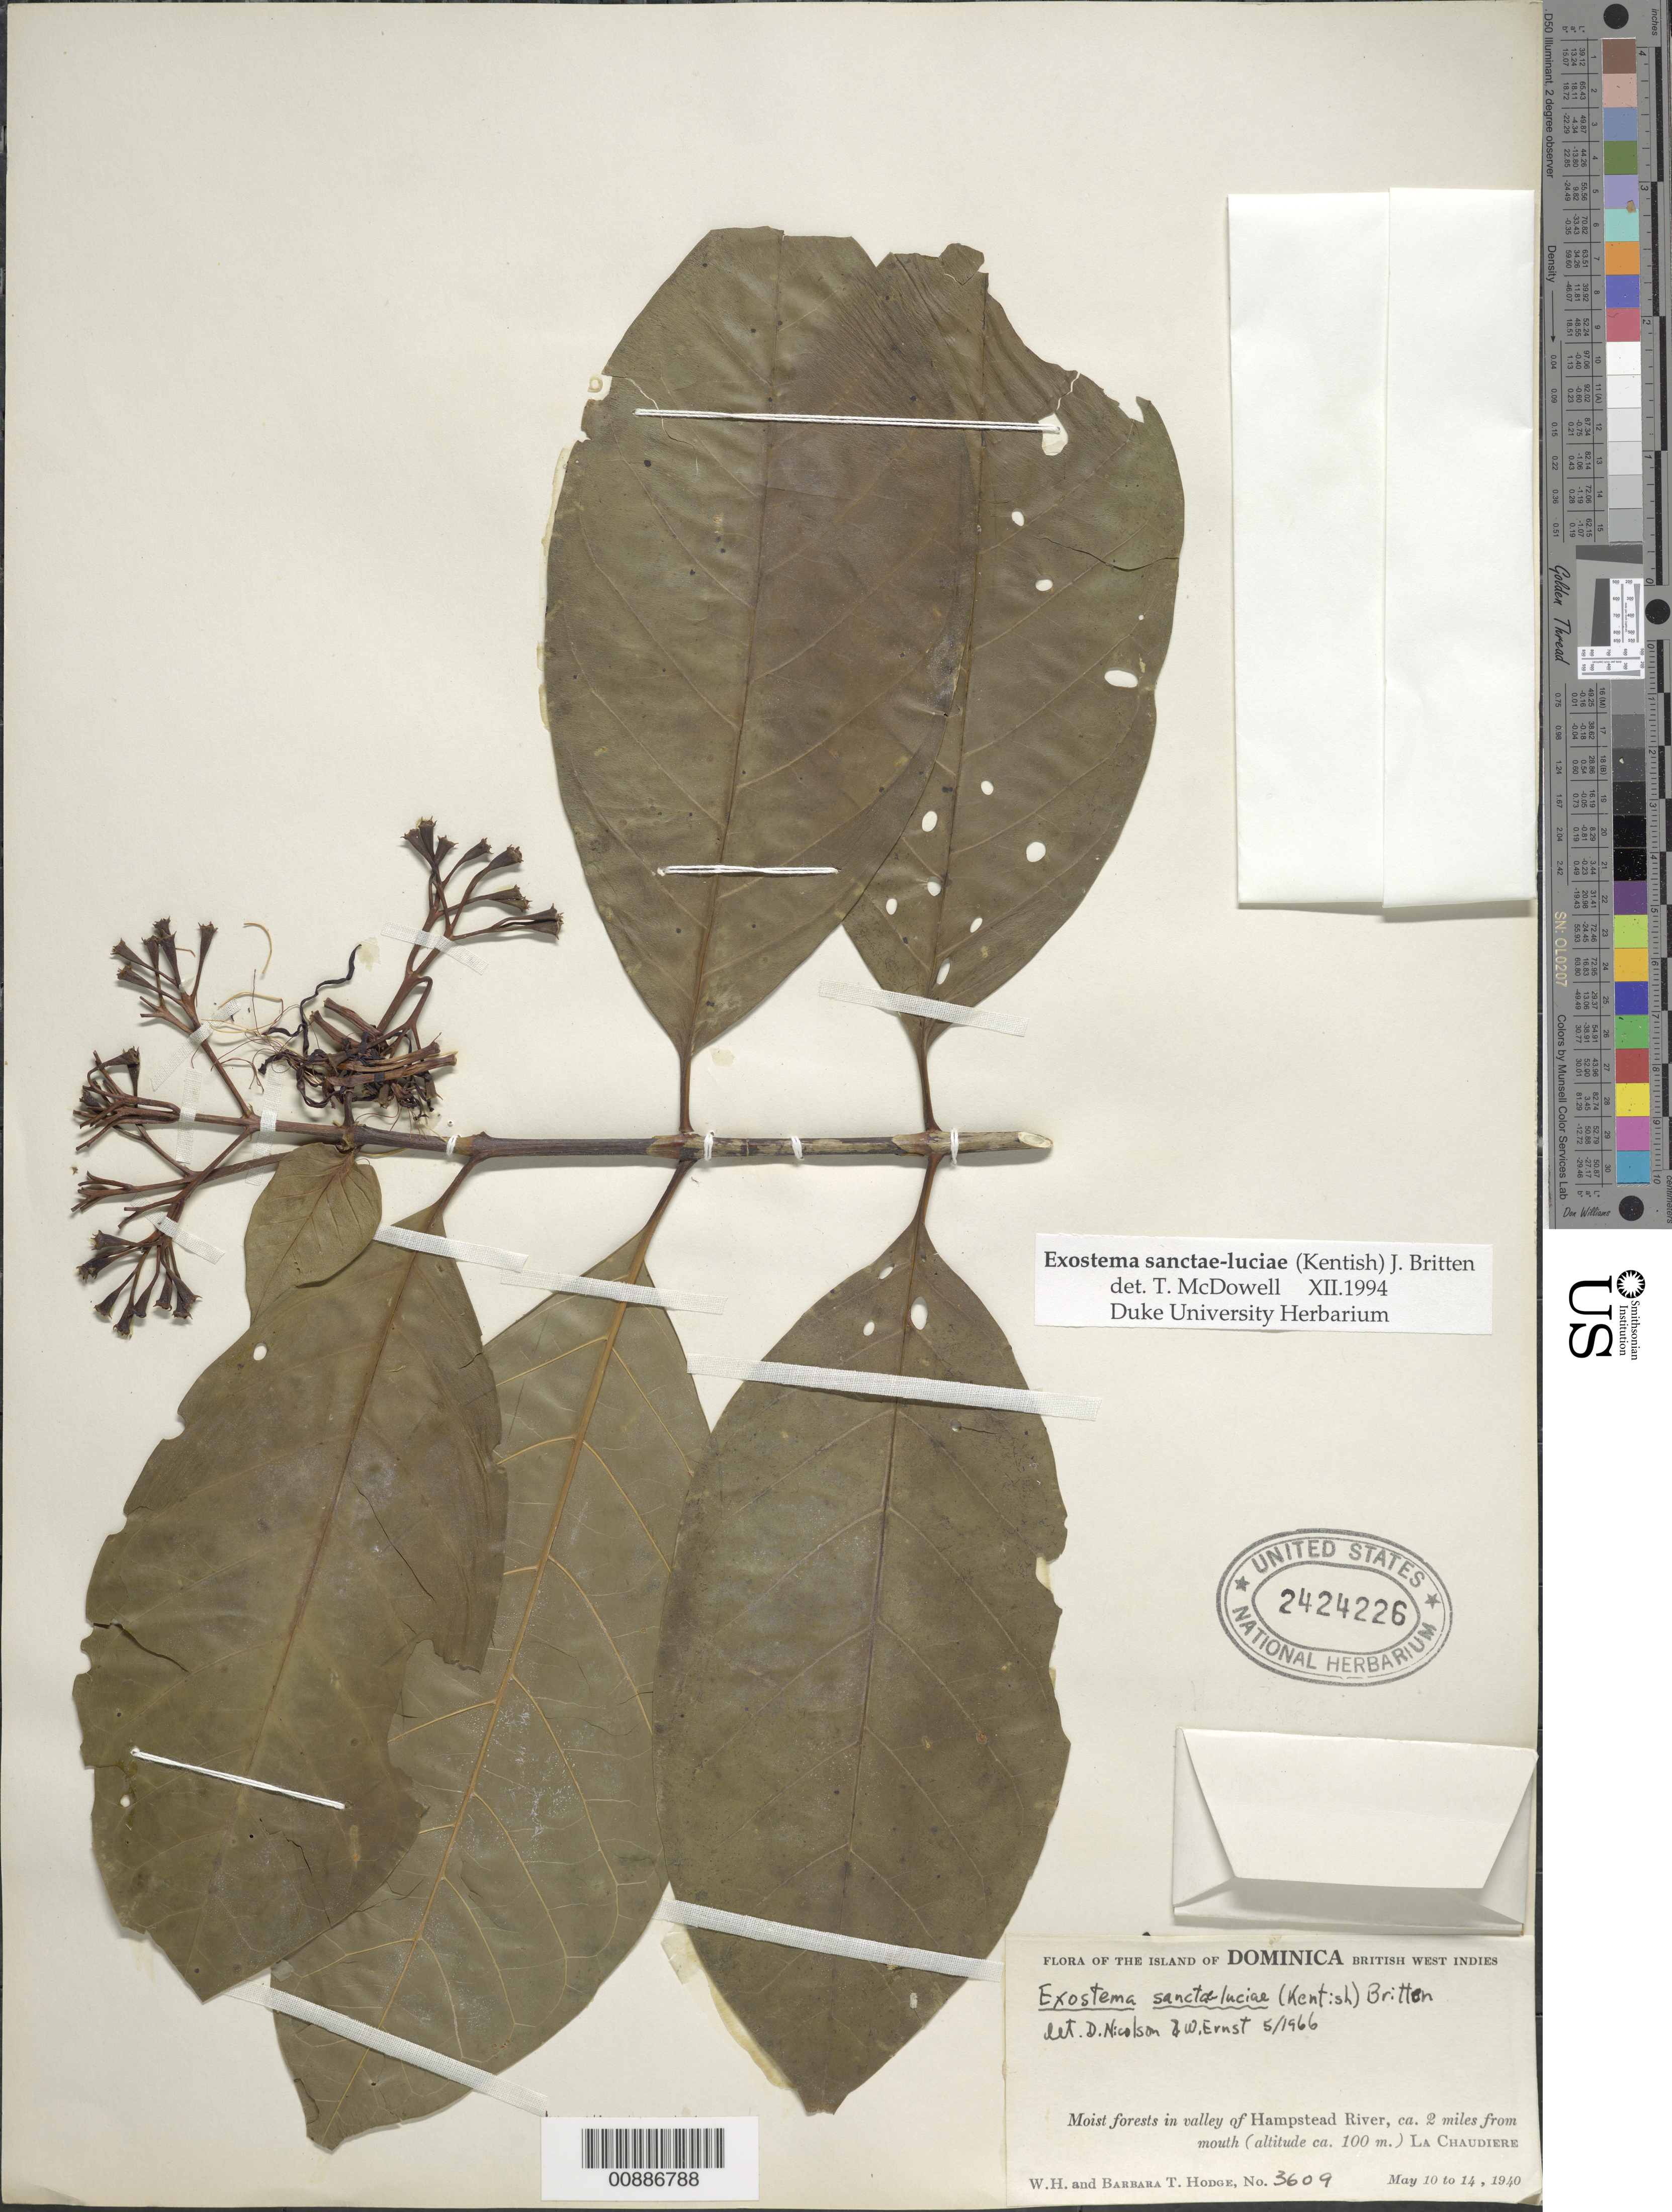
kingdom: Plantae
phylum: Tracheophyta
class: Magnoliopsida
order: Gentianales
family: Rubiaceae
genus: Exostema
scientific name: Exostema sanctae-luciae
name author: (Kentish) Britten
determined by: Nicolson, D. H.; Ernst, W. R.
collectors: W. Hodge & B. Hodge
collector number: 3609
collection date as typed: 10 May 1940 to 14 May 1940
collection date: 1940-05-10/1940-05-14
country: Dominica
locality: Valley of Hampstead River, ca. 2 miles from mouth. La Chaudiere.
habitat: Moist forests in river valley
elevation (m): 100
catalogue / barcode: US 2424226